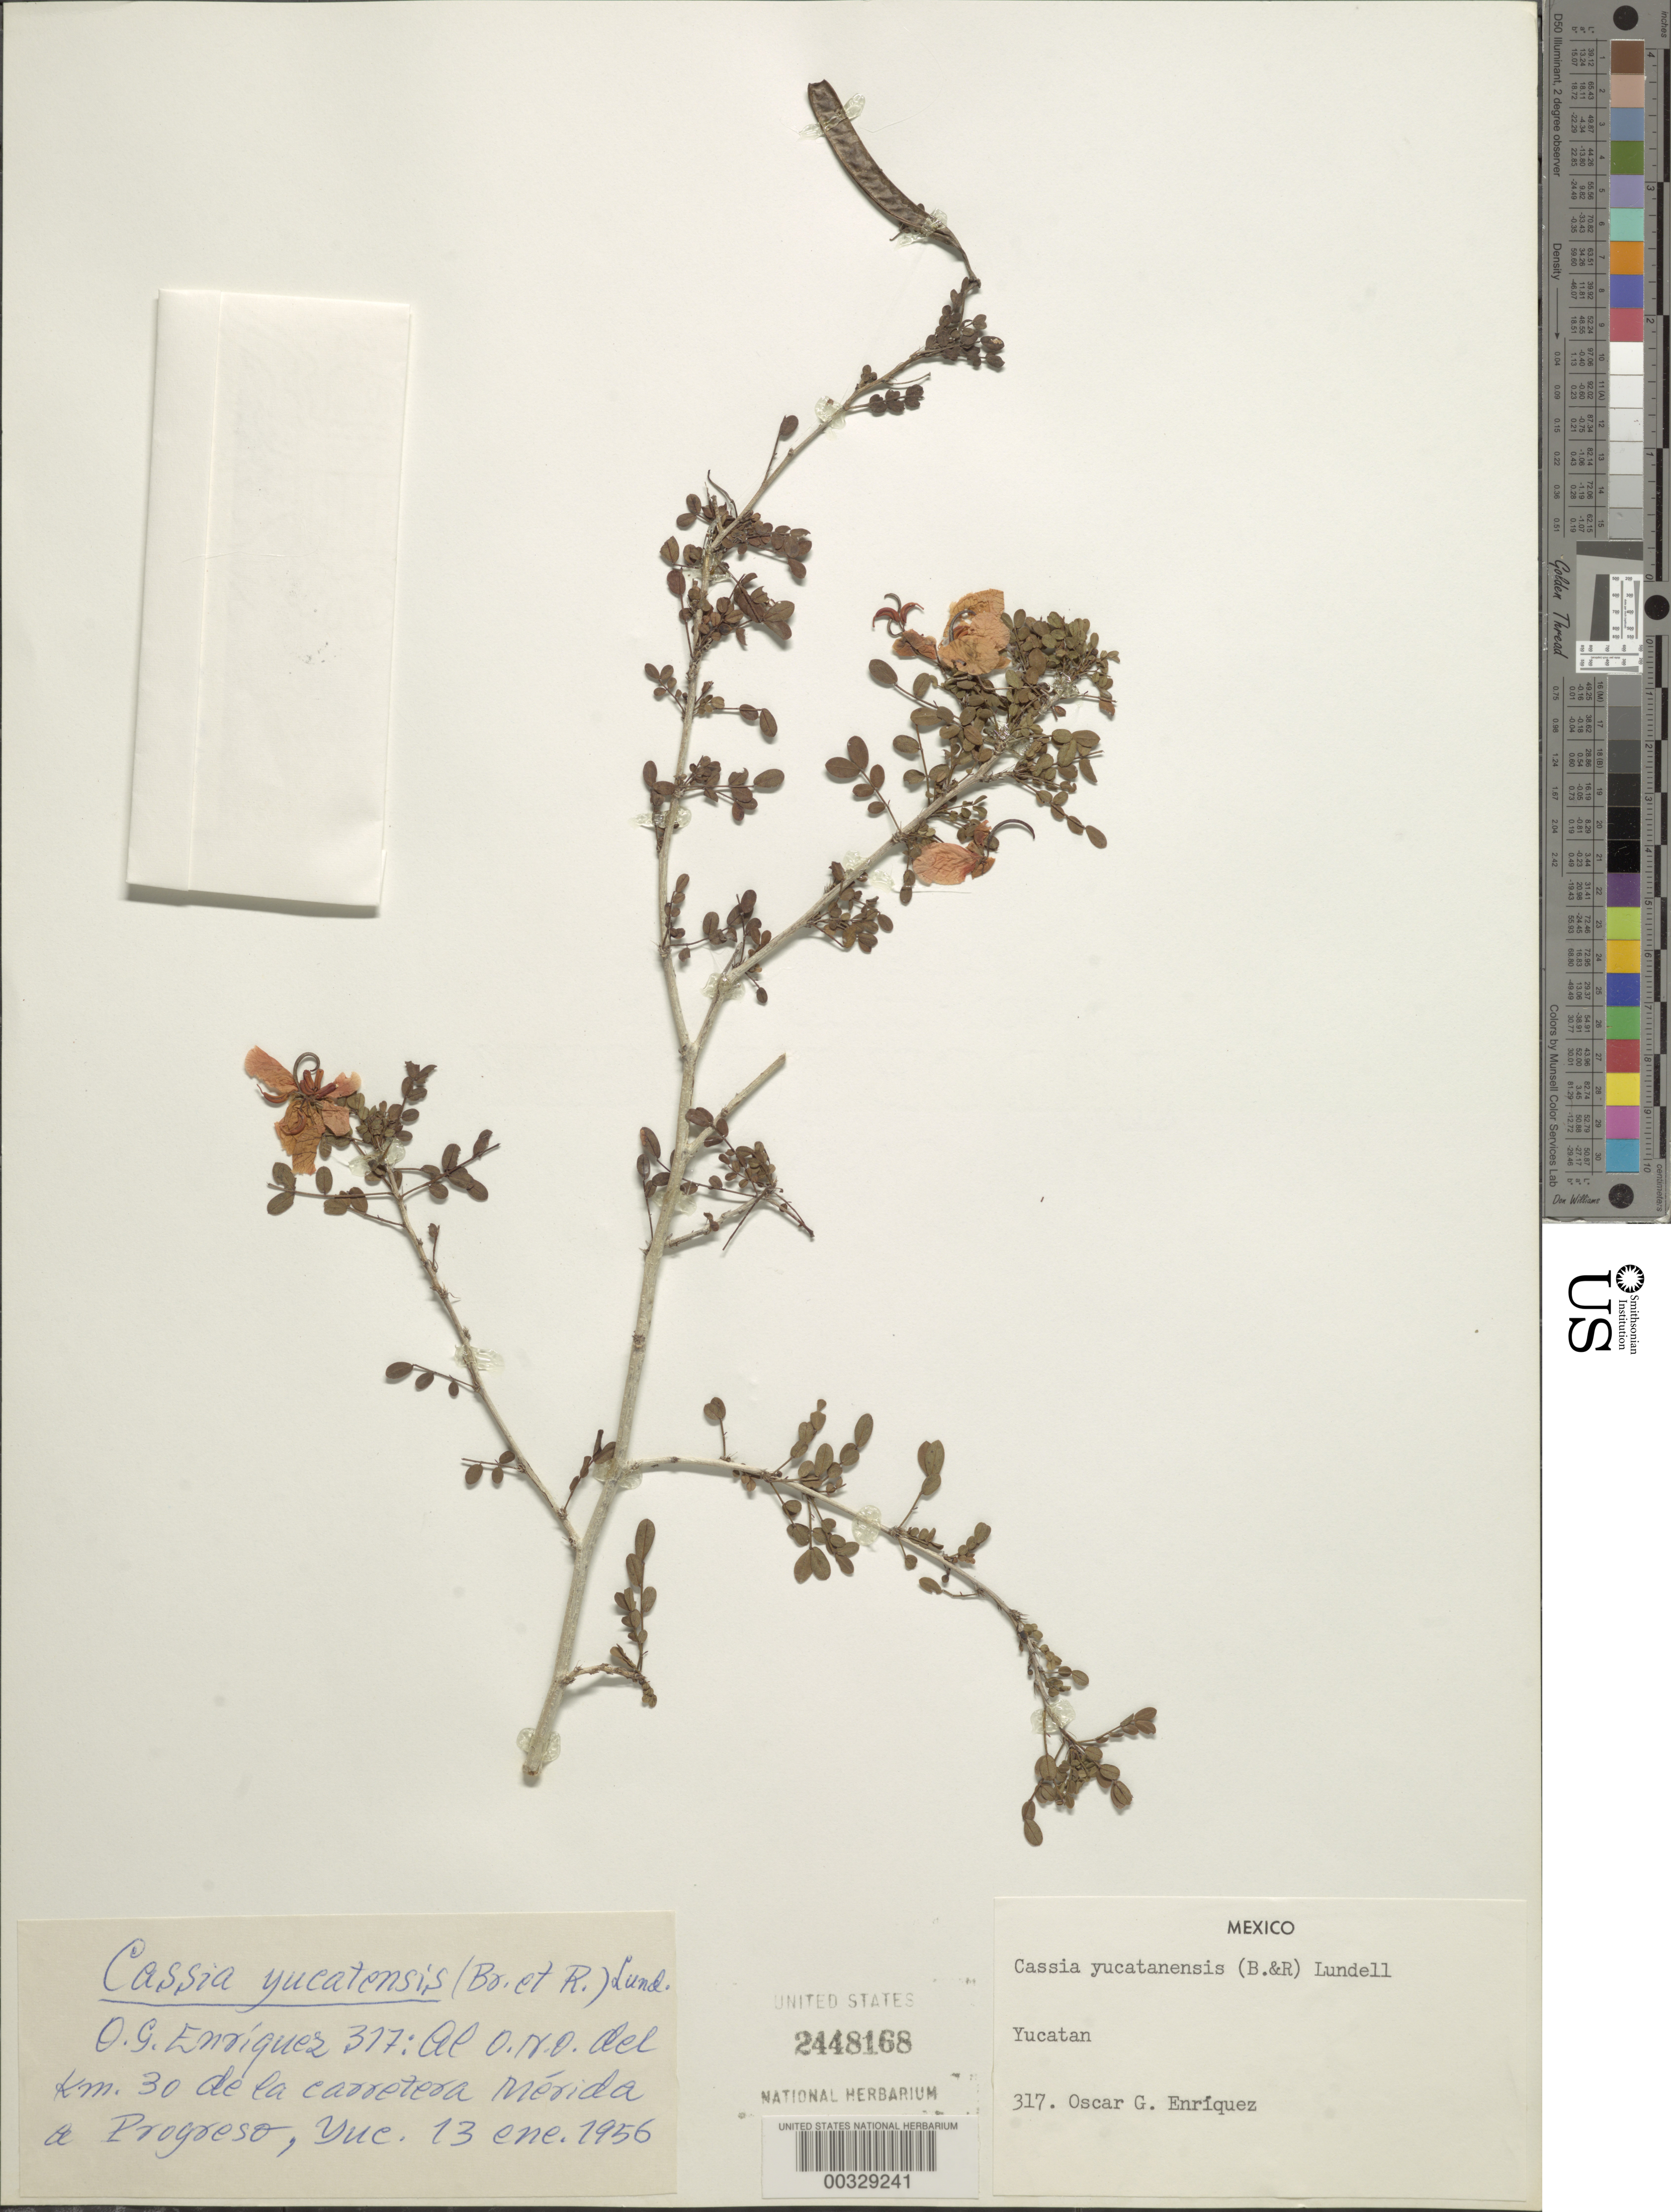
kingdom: Plantae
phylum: Tracheophyta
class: Magnoliopsida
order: Fabales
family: Fabaceae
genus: Senna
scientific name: Senna pallida var. gaumeri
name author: (Britton & Rose) H.S. Irwin & Barneby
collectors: O. Enriquez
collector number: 317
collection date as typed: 13 Jan 1956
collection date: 1956-01-13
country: Mexico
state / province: Yucatán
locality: At the o.n.o. by km 30 of the road merida to progreso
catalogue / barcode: US 2448168